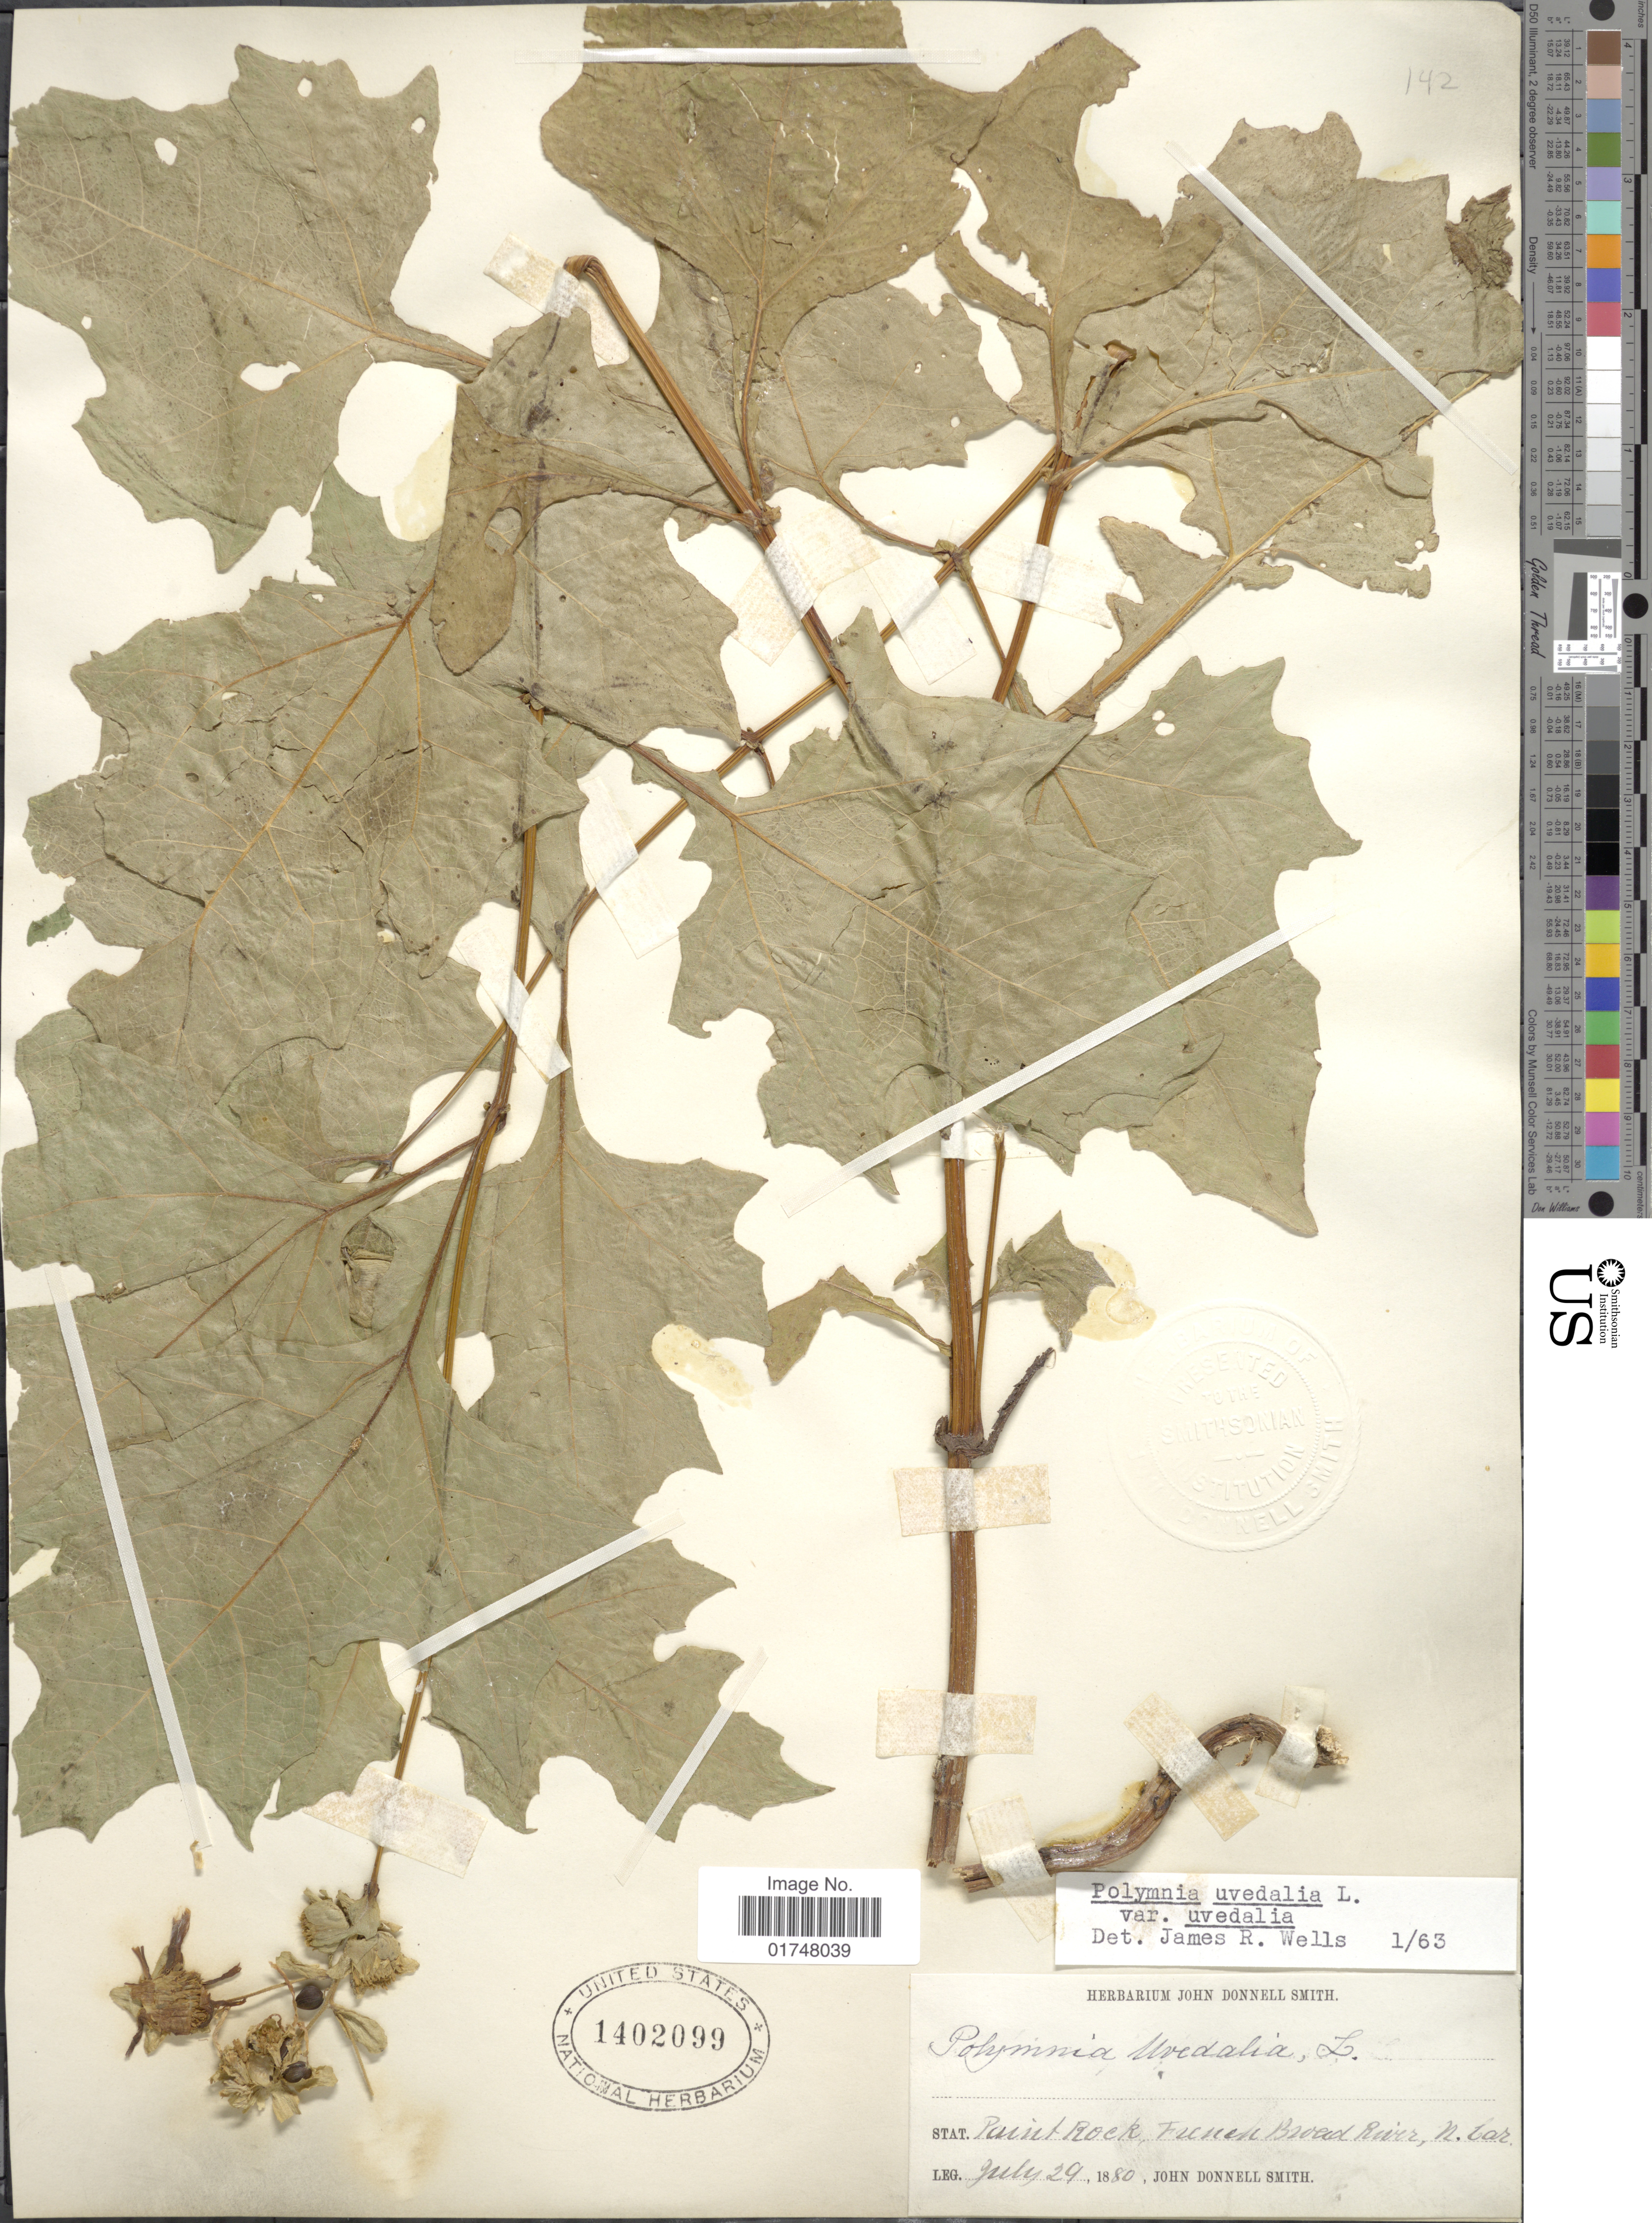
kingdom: Plantae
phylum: Tracheophyta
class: Magnoliopsida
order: Asterales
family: Asteraceae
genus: Smallanthus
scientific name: Smallanthus uvedalia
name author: (L.) Mack. ex Mack.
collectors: J. Donnell Smith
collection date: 1880-07-29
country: United States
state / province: North Carolina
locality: Paint Rock, French Broad River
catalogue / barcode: US 1402099